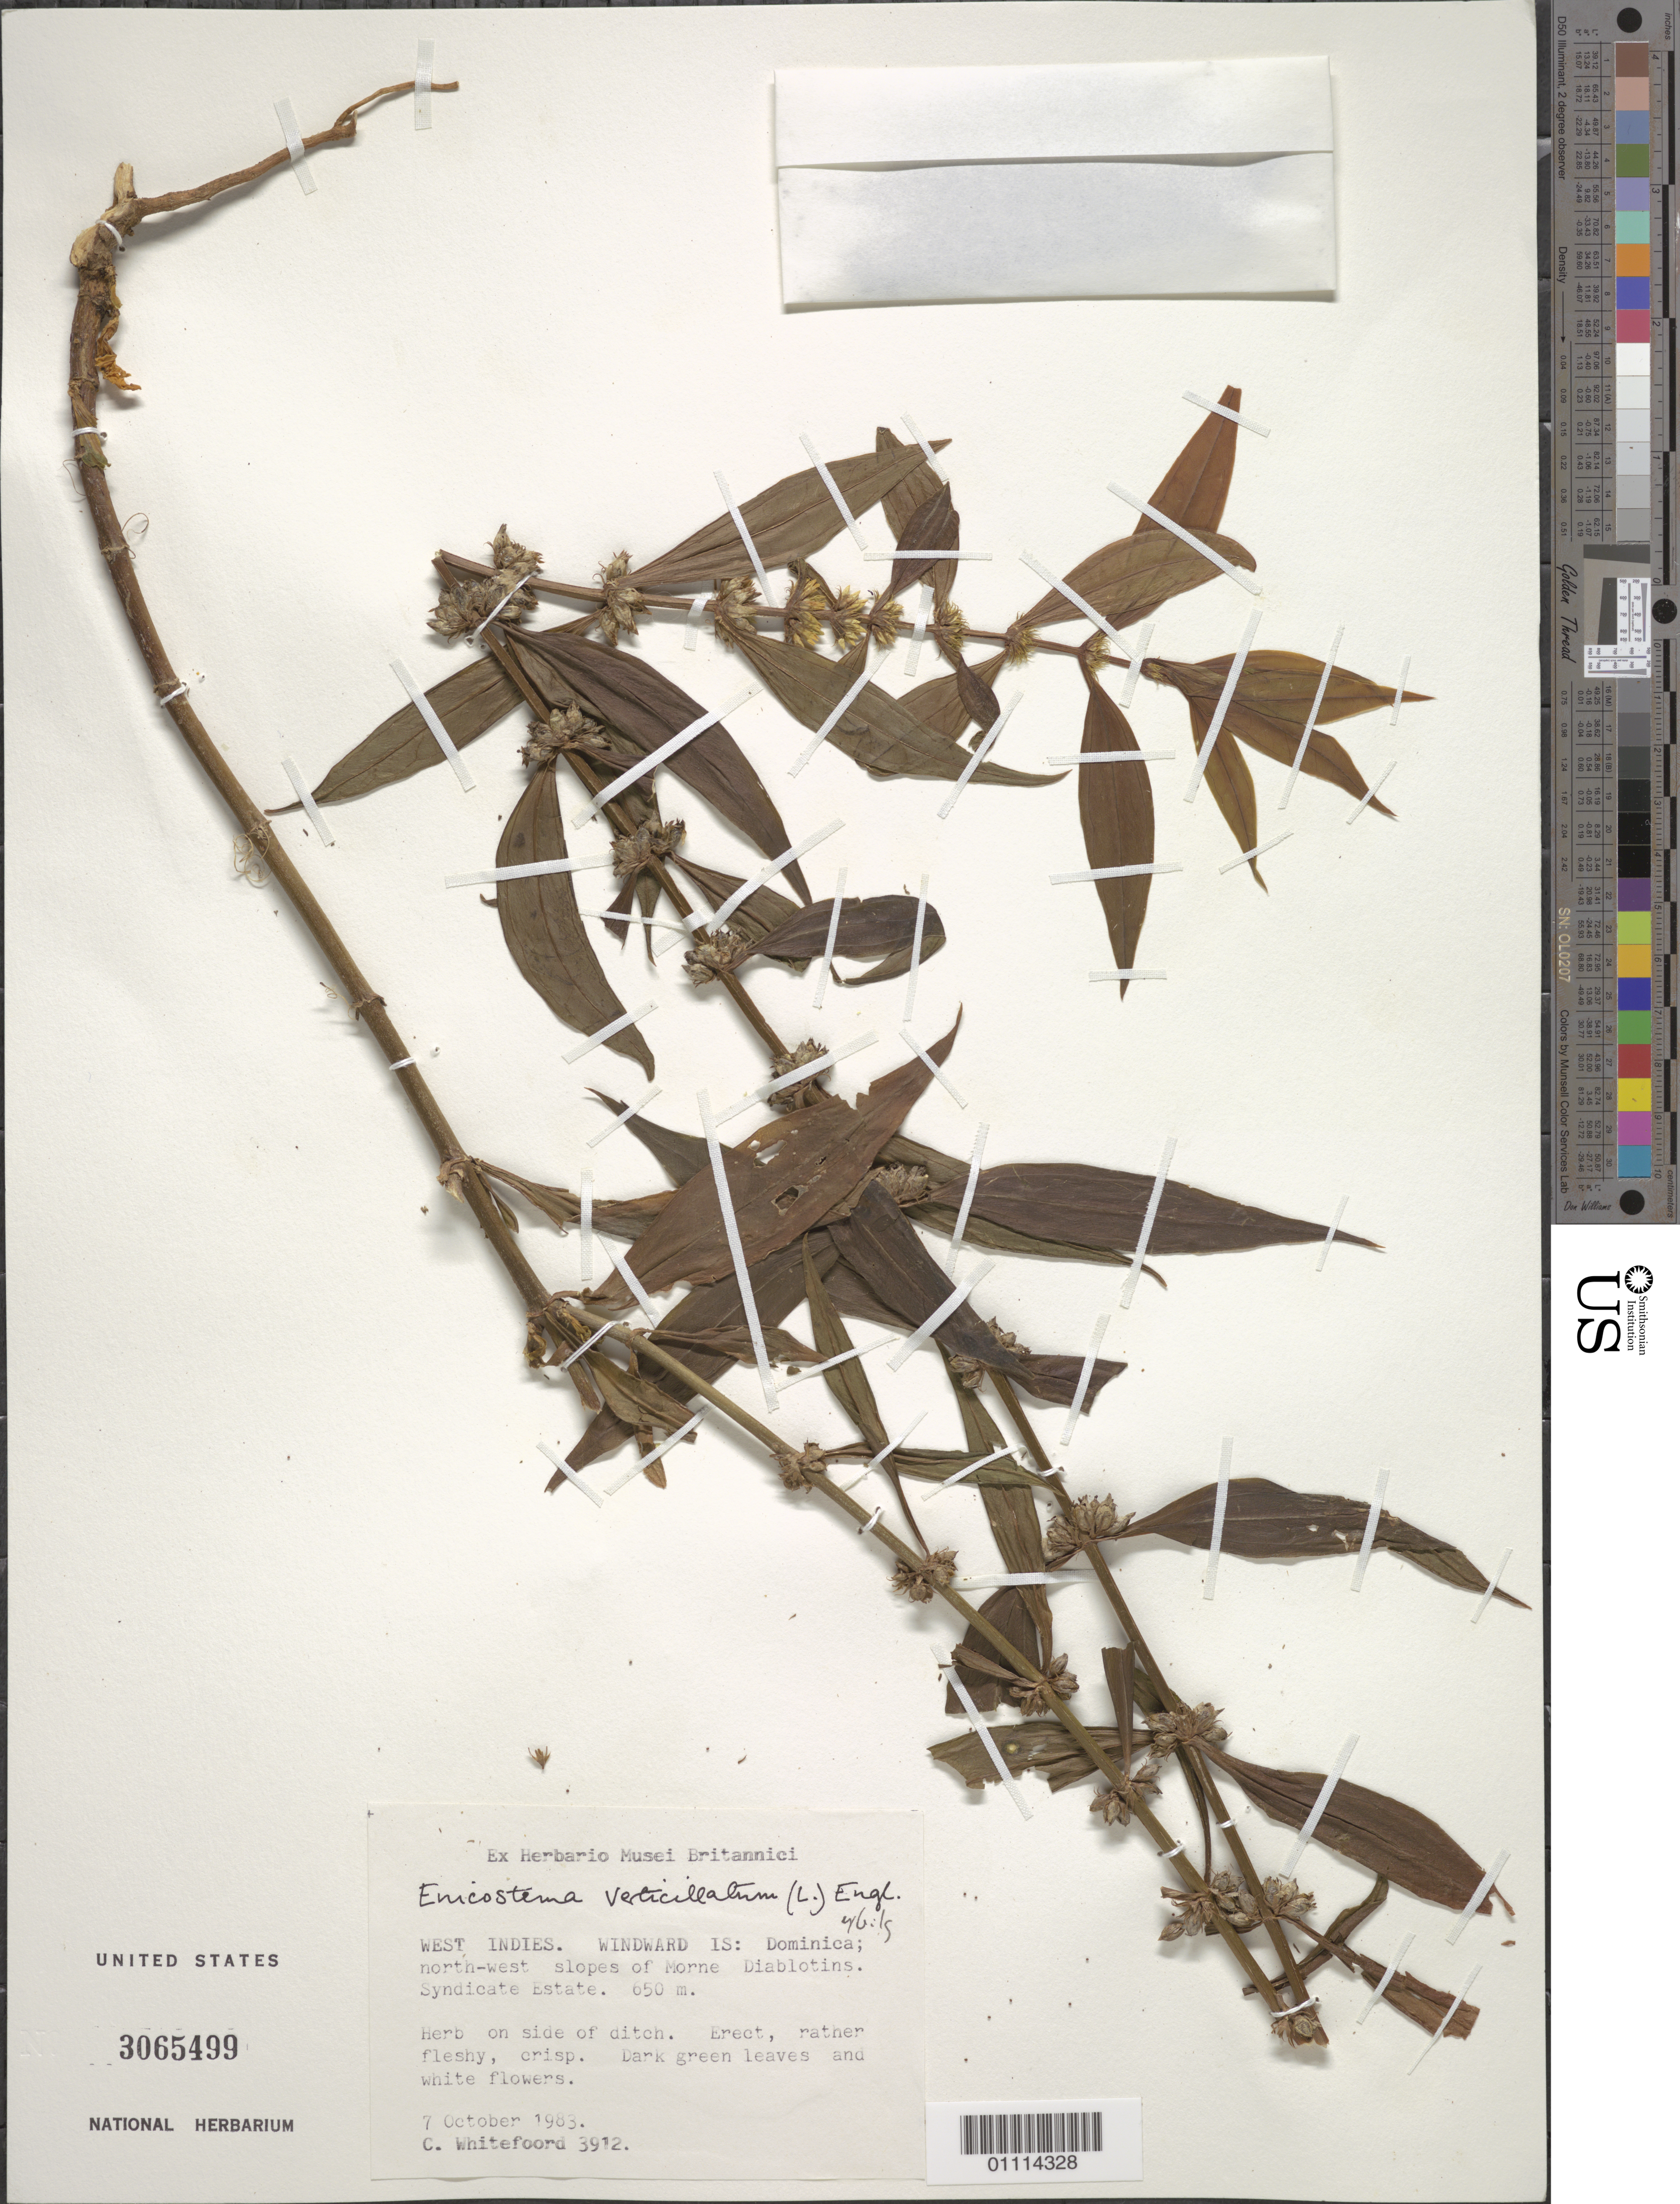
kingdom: Plantae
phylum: Tracheophyta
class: Magnoliopsida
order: Gentianales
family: Gentianaceae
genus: Enicostema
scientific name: Enicostema verticillatum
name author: (L.) Engl.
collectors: C. Whitefoord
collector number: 3912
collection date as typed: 07 Oct 1983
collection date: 1983-10-07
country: Dominica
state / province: St. Andrew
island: Dominica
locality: NW slopes of Morne Diablotins. Syndicate Estate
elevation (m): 650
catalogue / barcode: US 3065499